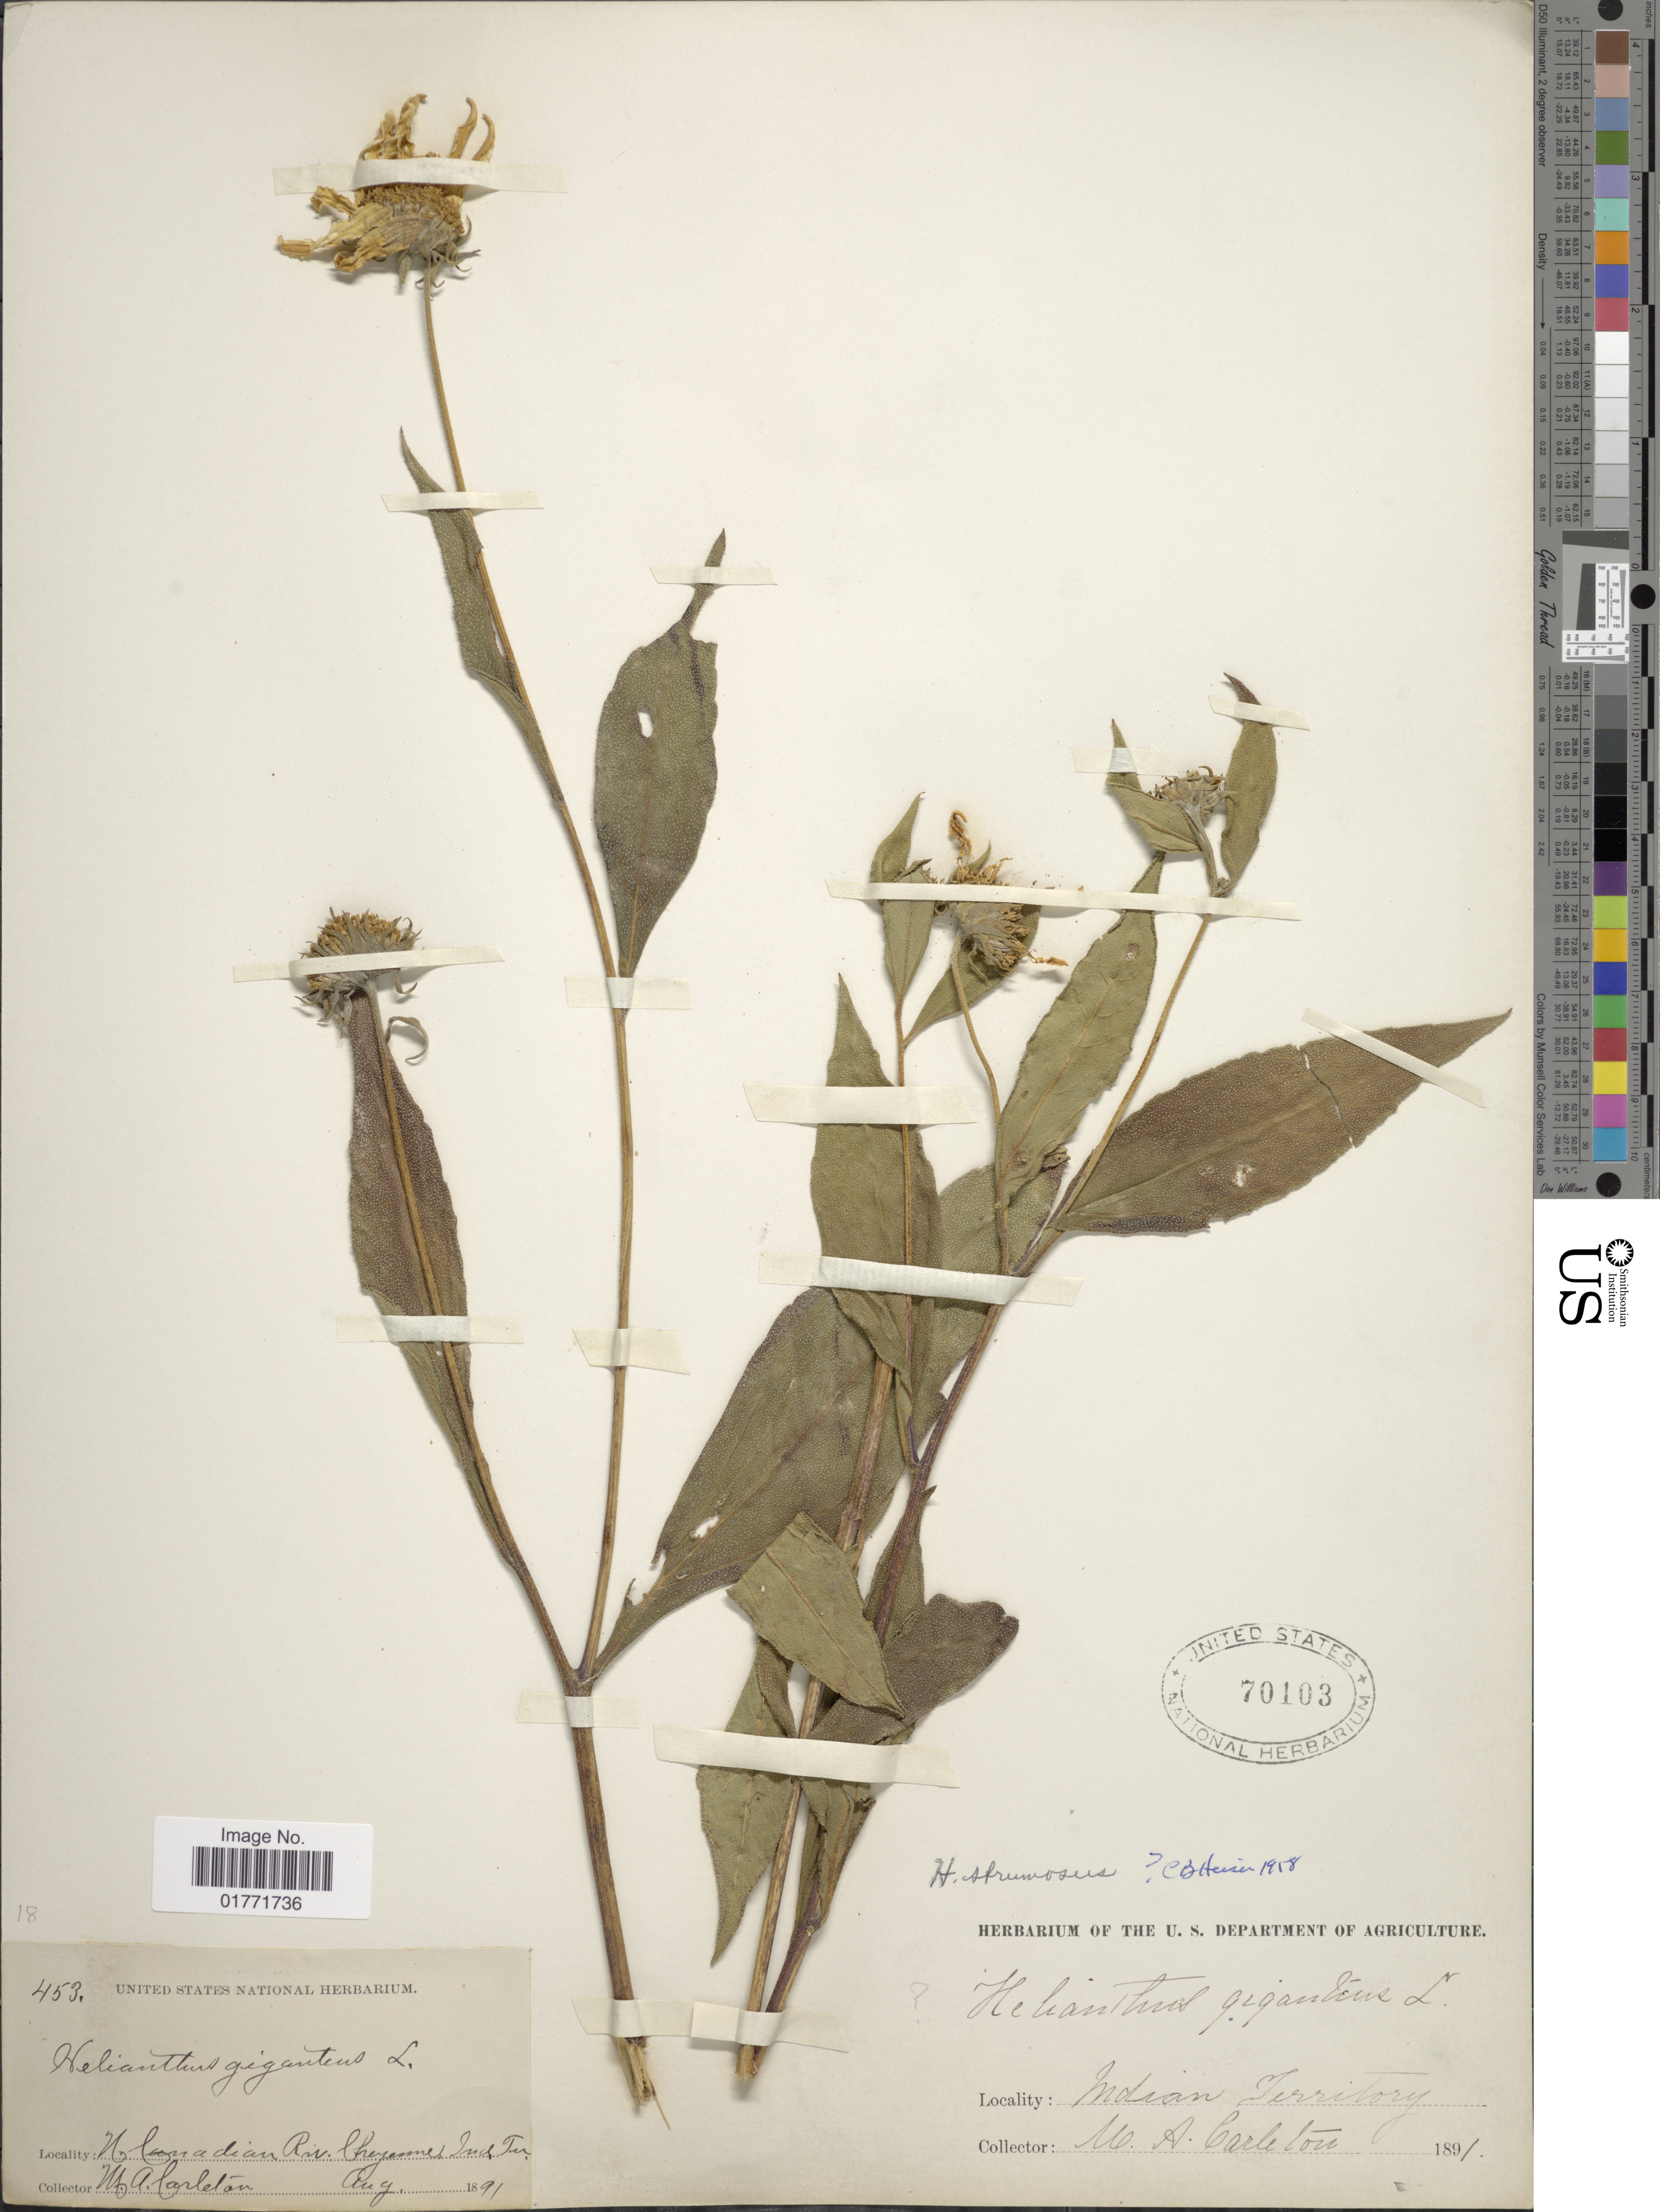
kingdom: Plantae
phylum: Tracheophyta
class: Magnoliopsida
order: Asterales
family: Asteraceae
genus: Helianthus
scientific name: Helianthus strumosus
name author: L.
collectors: M. A. Carleton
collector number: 453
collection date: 1891-08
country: United States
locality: N Canadian Riv. Cheyenne Ind. Terr.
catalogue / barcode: US 70103